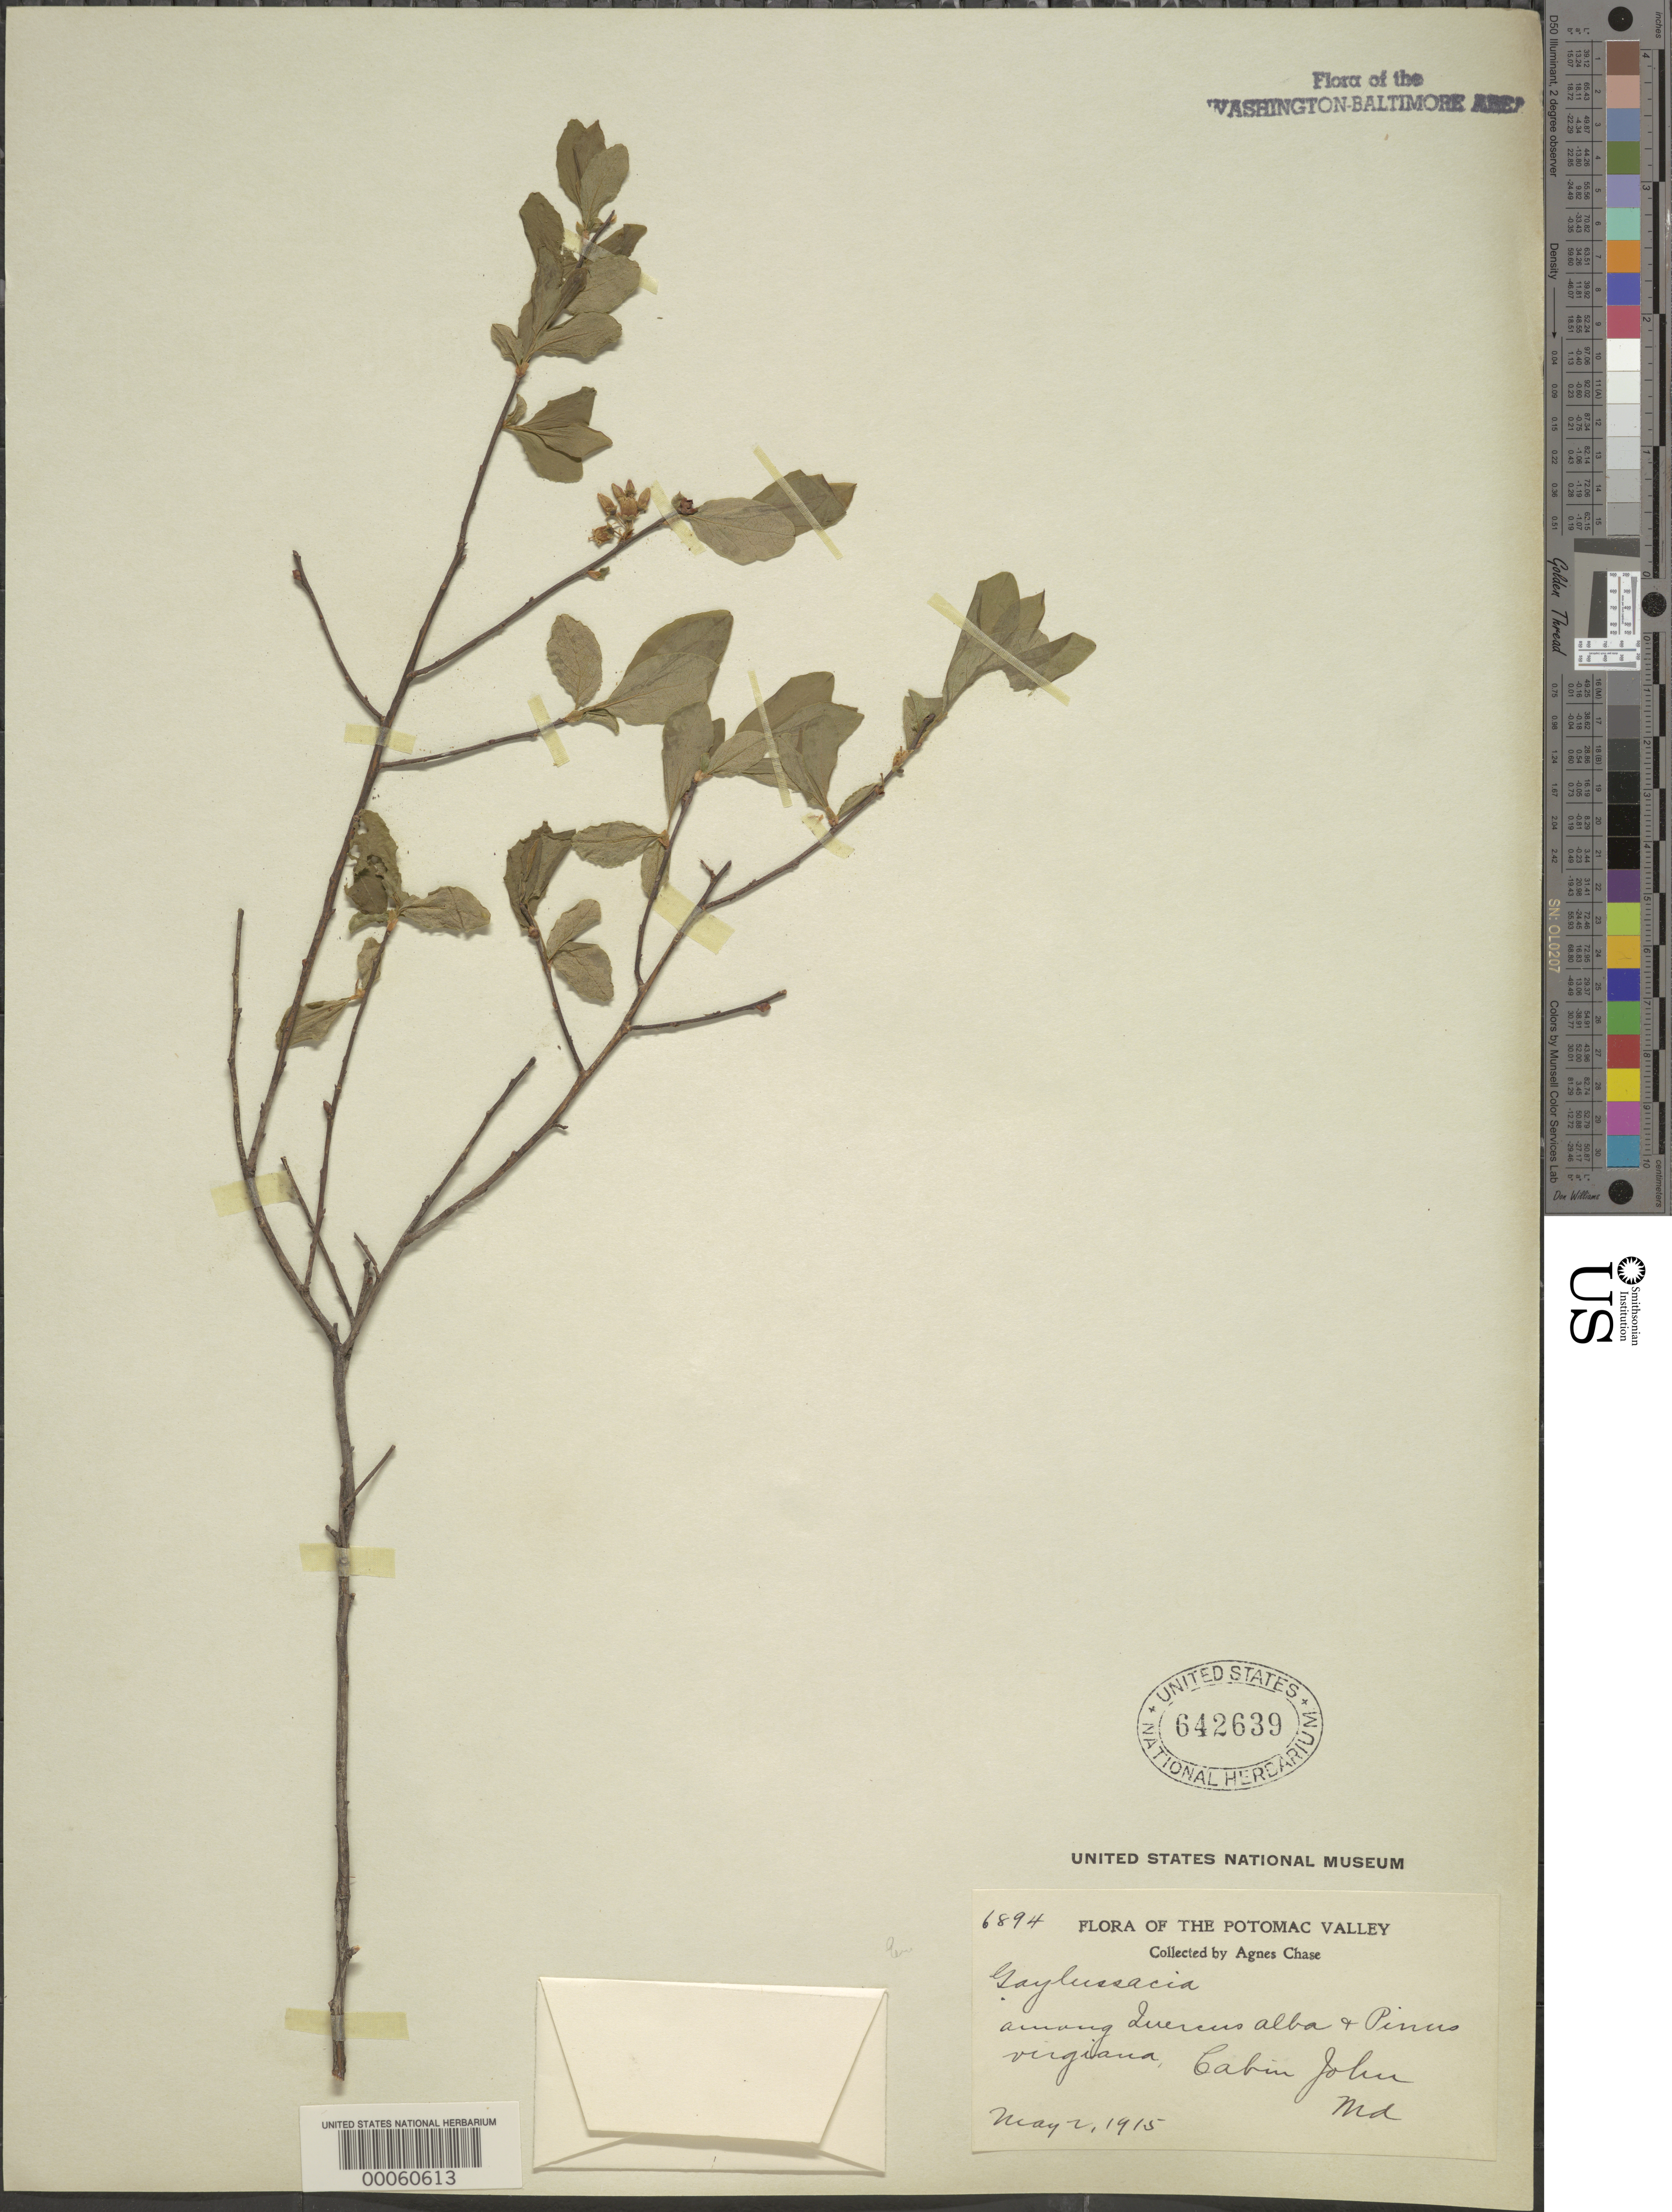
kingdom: Plantae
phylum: Tracheophyta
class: Magnoliopsida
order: Ericales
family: Ericaceae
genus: Gaylussacia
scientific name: Gaylussacia baccata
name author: (Wangenh.) K. Koch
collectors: W. R. Maxon & P. C. Standley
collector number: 6894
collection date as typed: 02 May 1915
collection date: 1915-05-02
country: United States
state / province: Maryland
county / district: Prince George's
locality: Southeast of Suitland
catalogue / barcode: US 642639